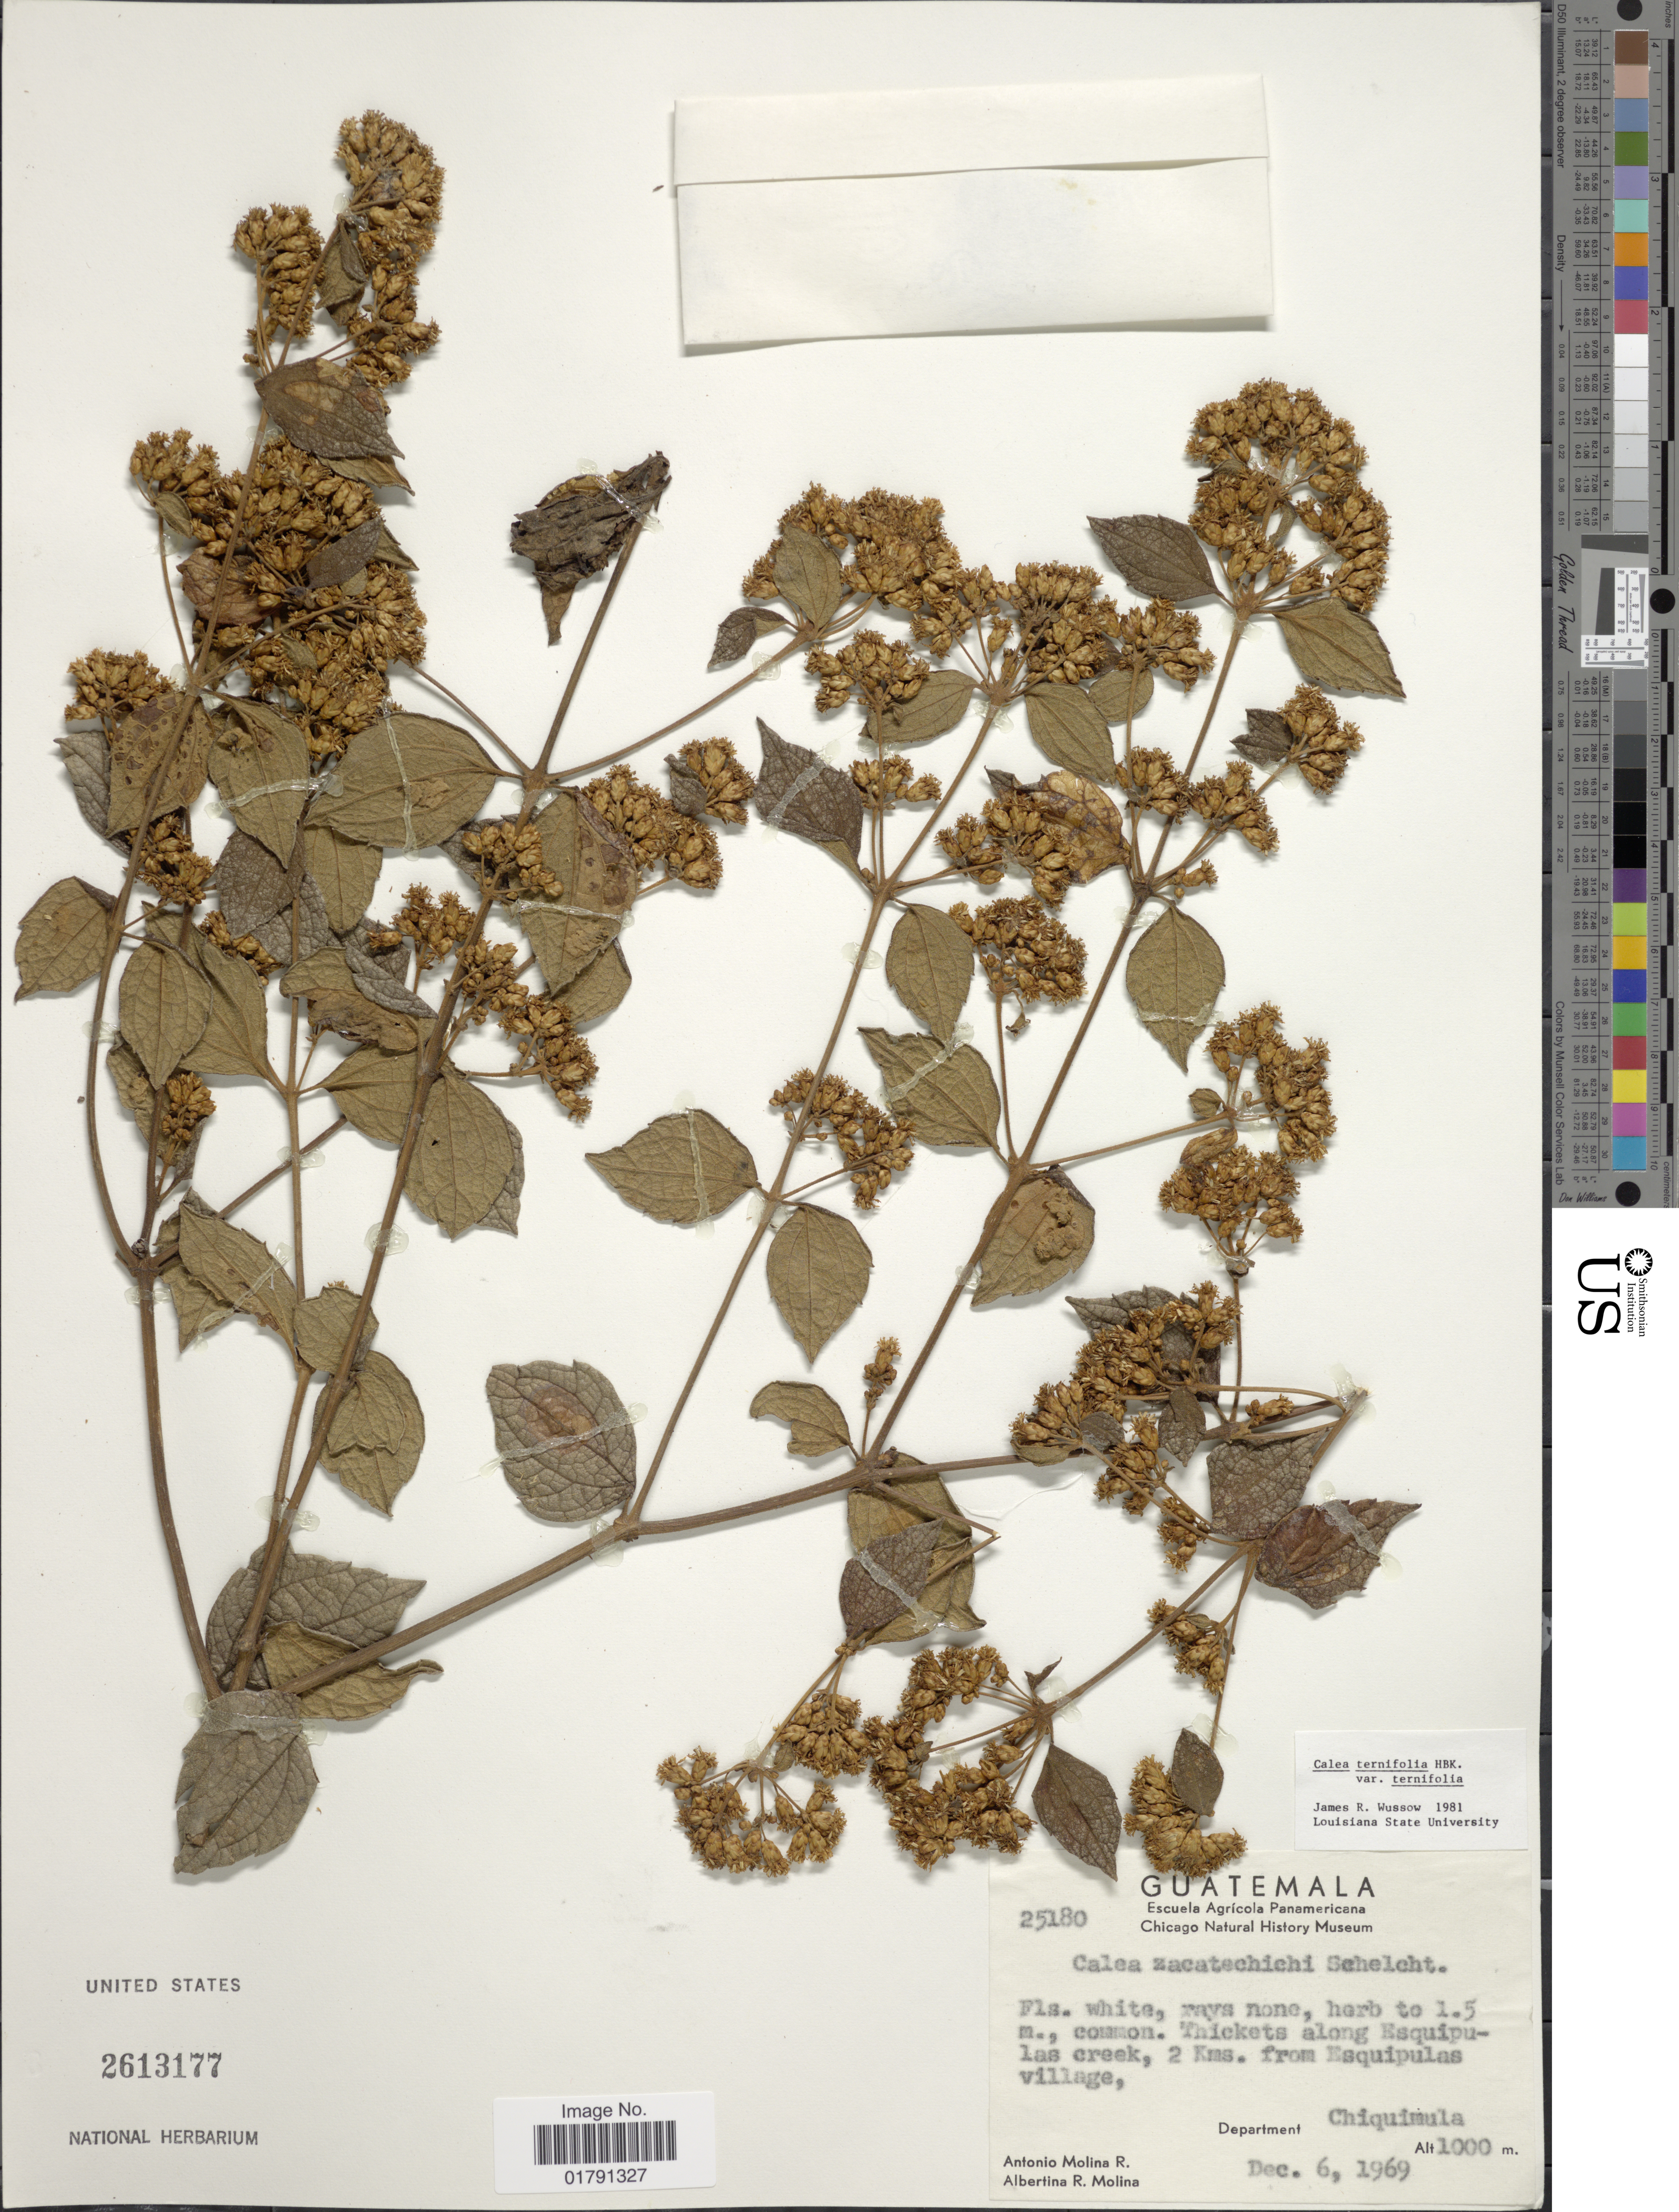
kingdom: Plantae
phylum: Tracheophyta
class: Magnoliopsida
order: Asterales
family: Asteraceae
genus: Calea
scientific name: Calea ternifolia var. ternifolia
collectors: A. Molina R. & A. R. Molina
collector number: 25180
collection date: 1969-12-06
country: Guatemala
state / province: Chiquimula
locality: Along Esquipulas Creek, 2 kms from Esquipulas village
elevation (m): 1000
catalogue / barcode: US 2613177